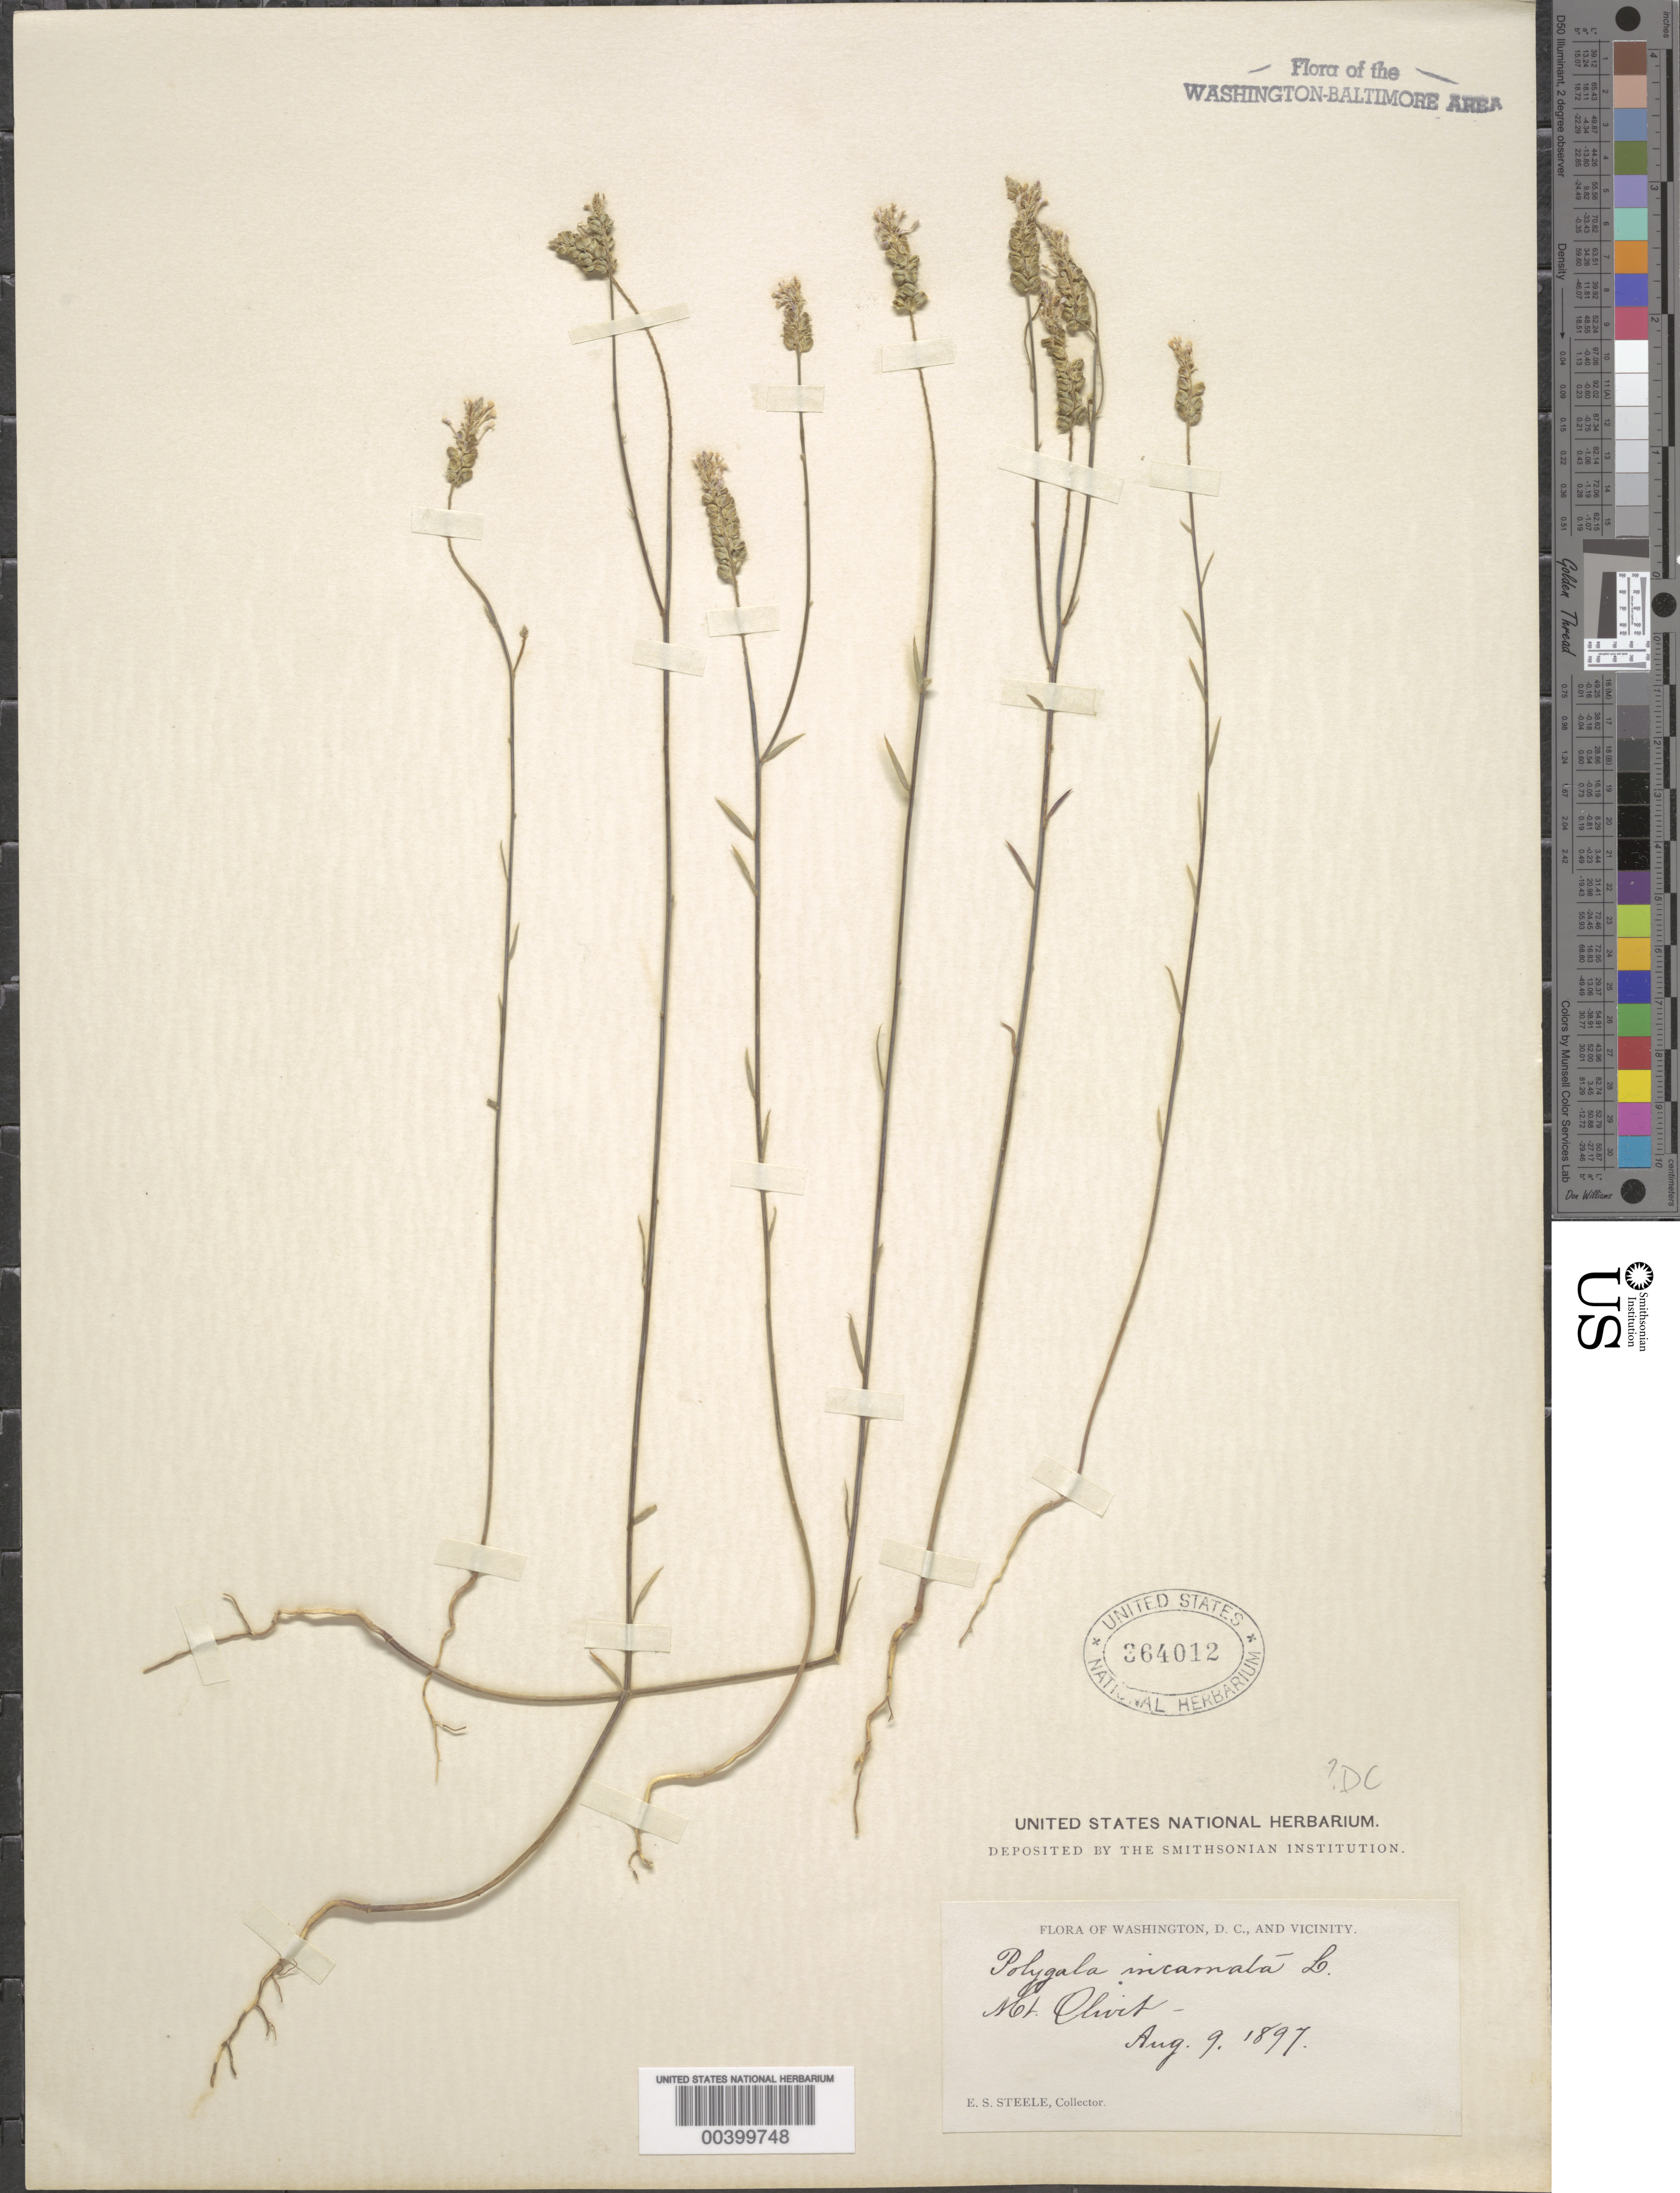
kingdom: Plantae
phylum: Tracheophyta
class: Magnoliopsida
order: Fabales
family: Polygalaceae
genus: Polygala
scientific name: Polygala incarnata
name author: L.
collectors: E. Steele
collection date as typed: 09 Aug 1897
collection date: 1897-08-09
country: United States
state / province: District of Columbia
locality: Mount Olivet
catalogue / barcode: US 364012